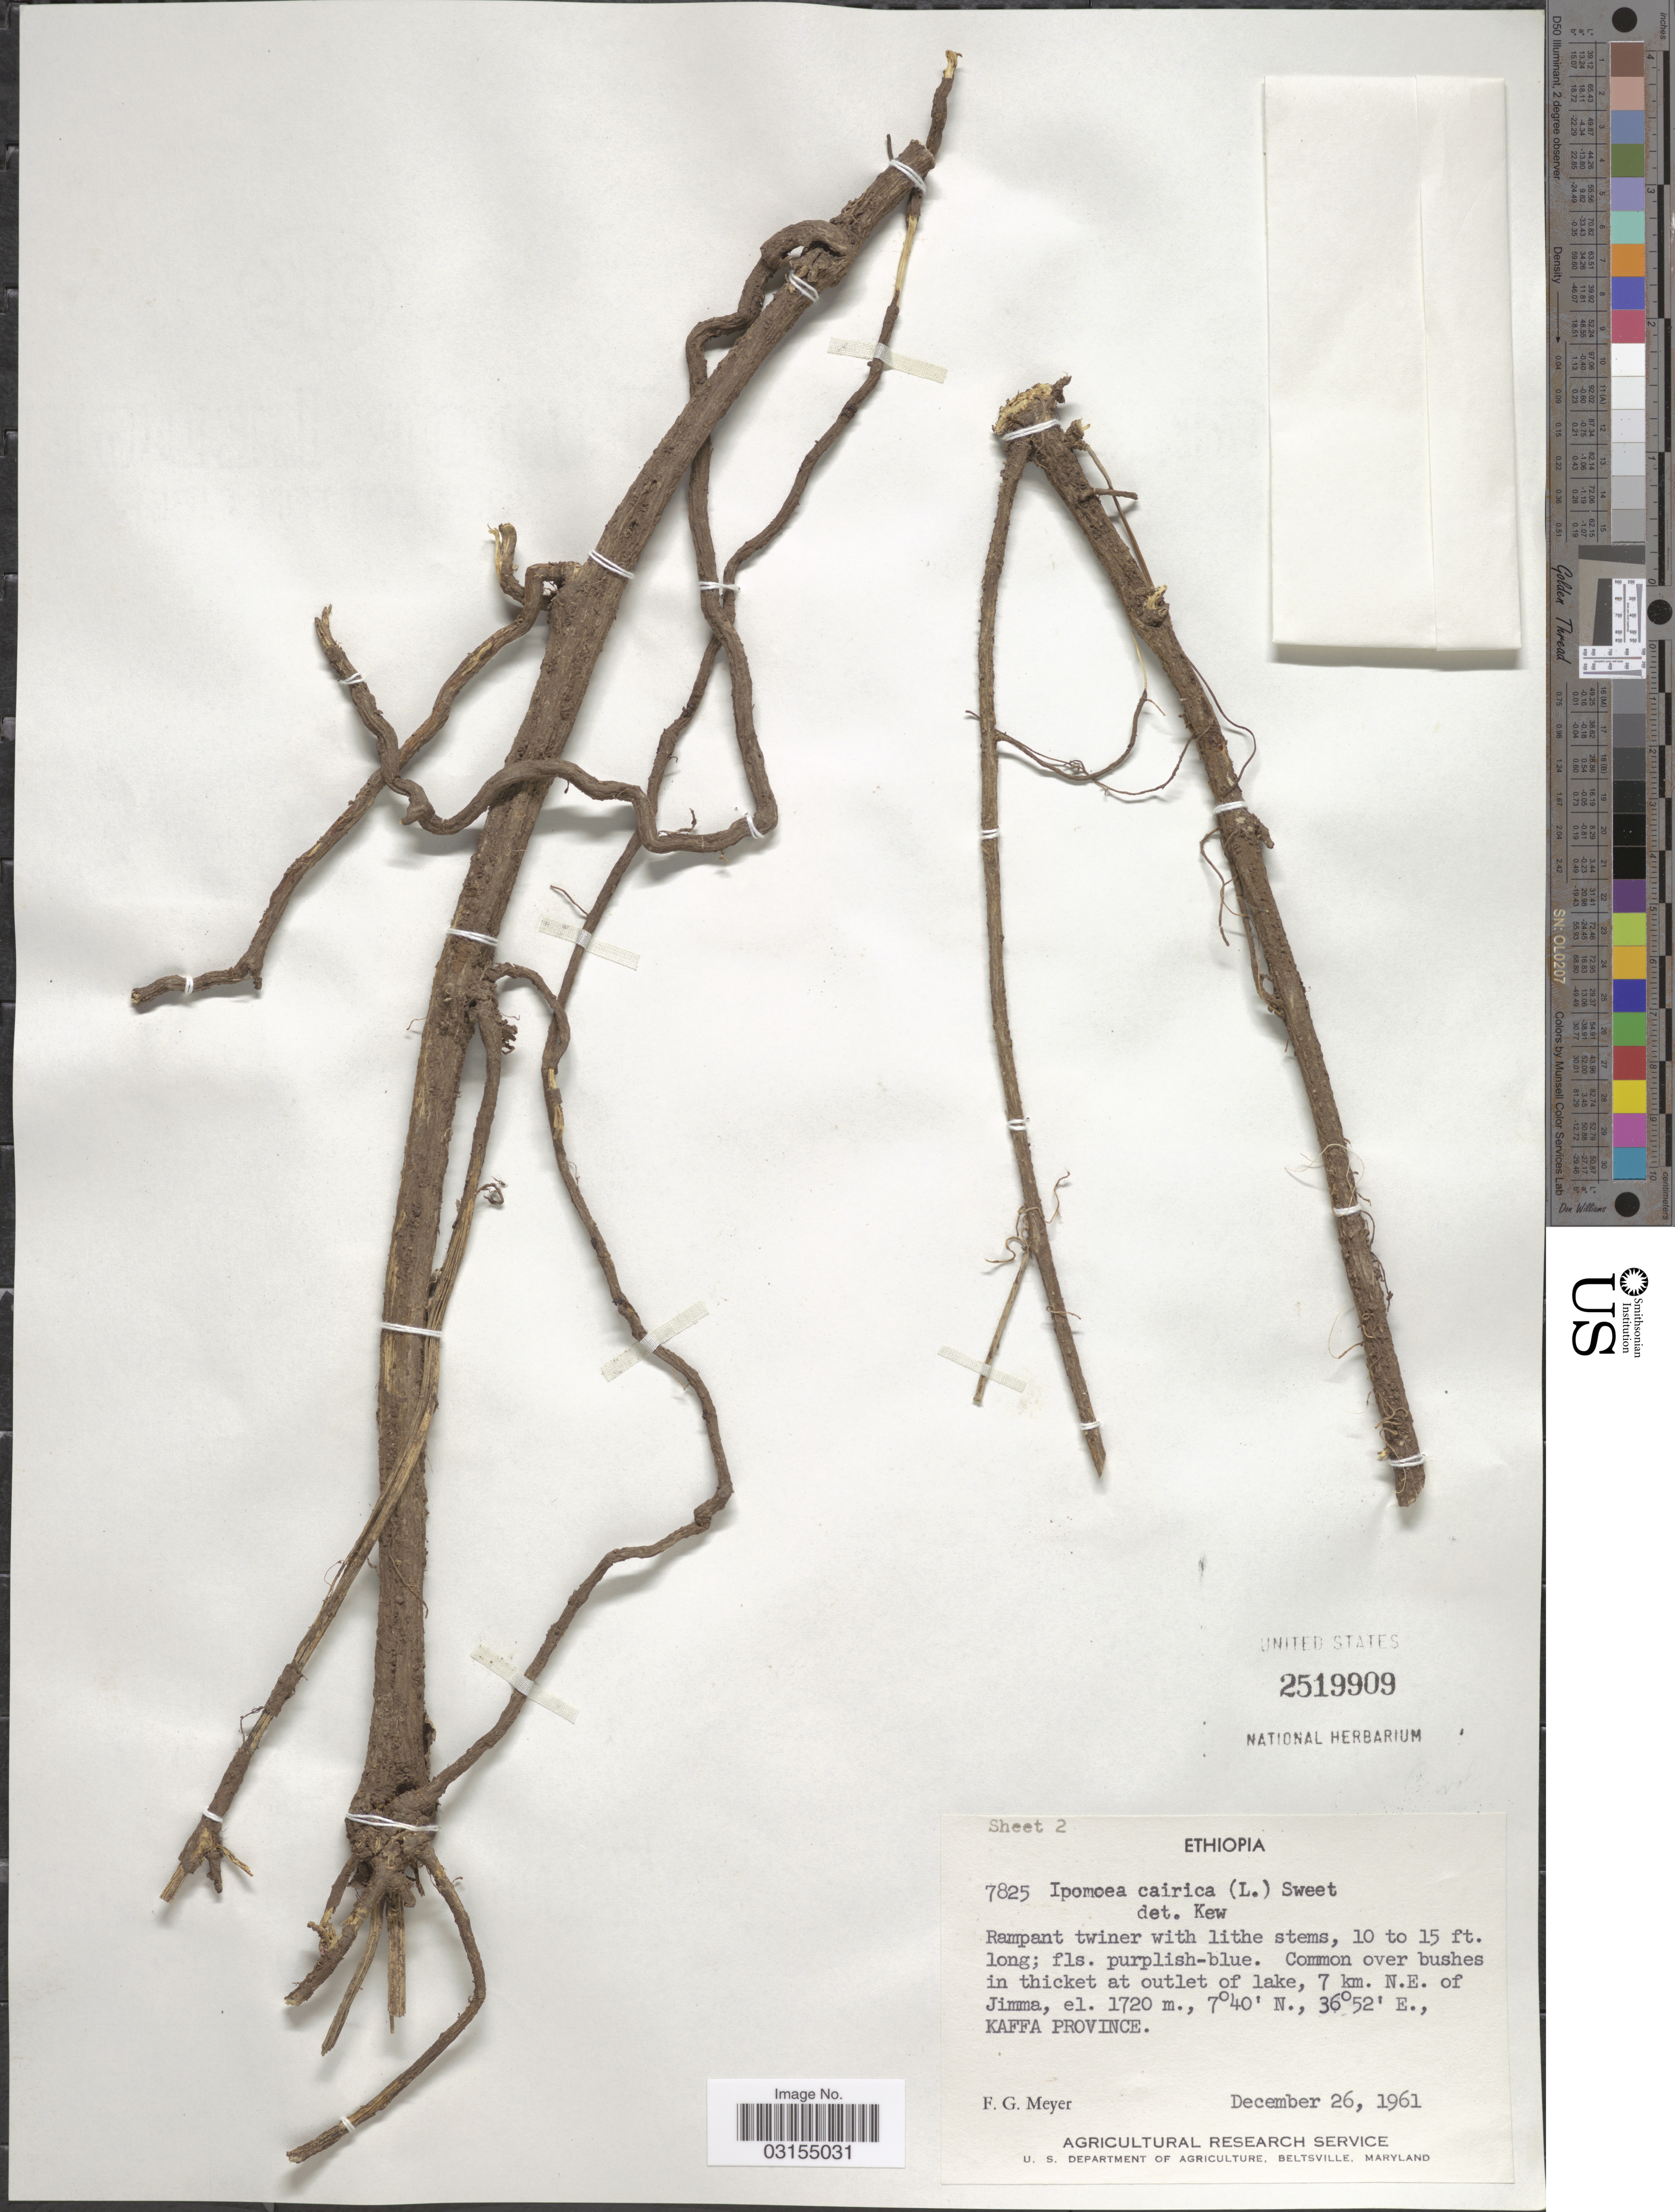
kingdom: Plantae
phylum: Tracheophyta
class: Magnoliopsida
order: Solanales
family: Convolvulaceae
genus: Ipomoea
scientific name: Ipomoea cairica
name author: (L.) Sweet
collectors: F. G. Meyer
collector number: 7825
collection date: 1961-12-26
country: Ethiopia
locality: Common over bushes in thicket at outlet of lake, 7 km. N.E. of Jimma, Kaffa Province.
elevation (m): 1720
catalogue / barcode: US 2519909